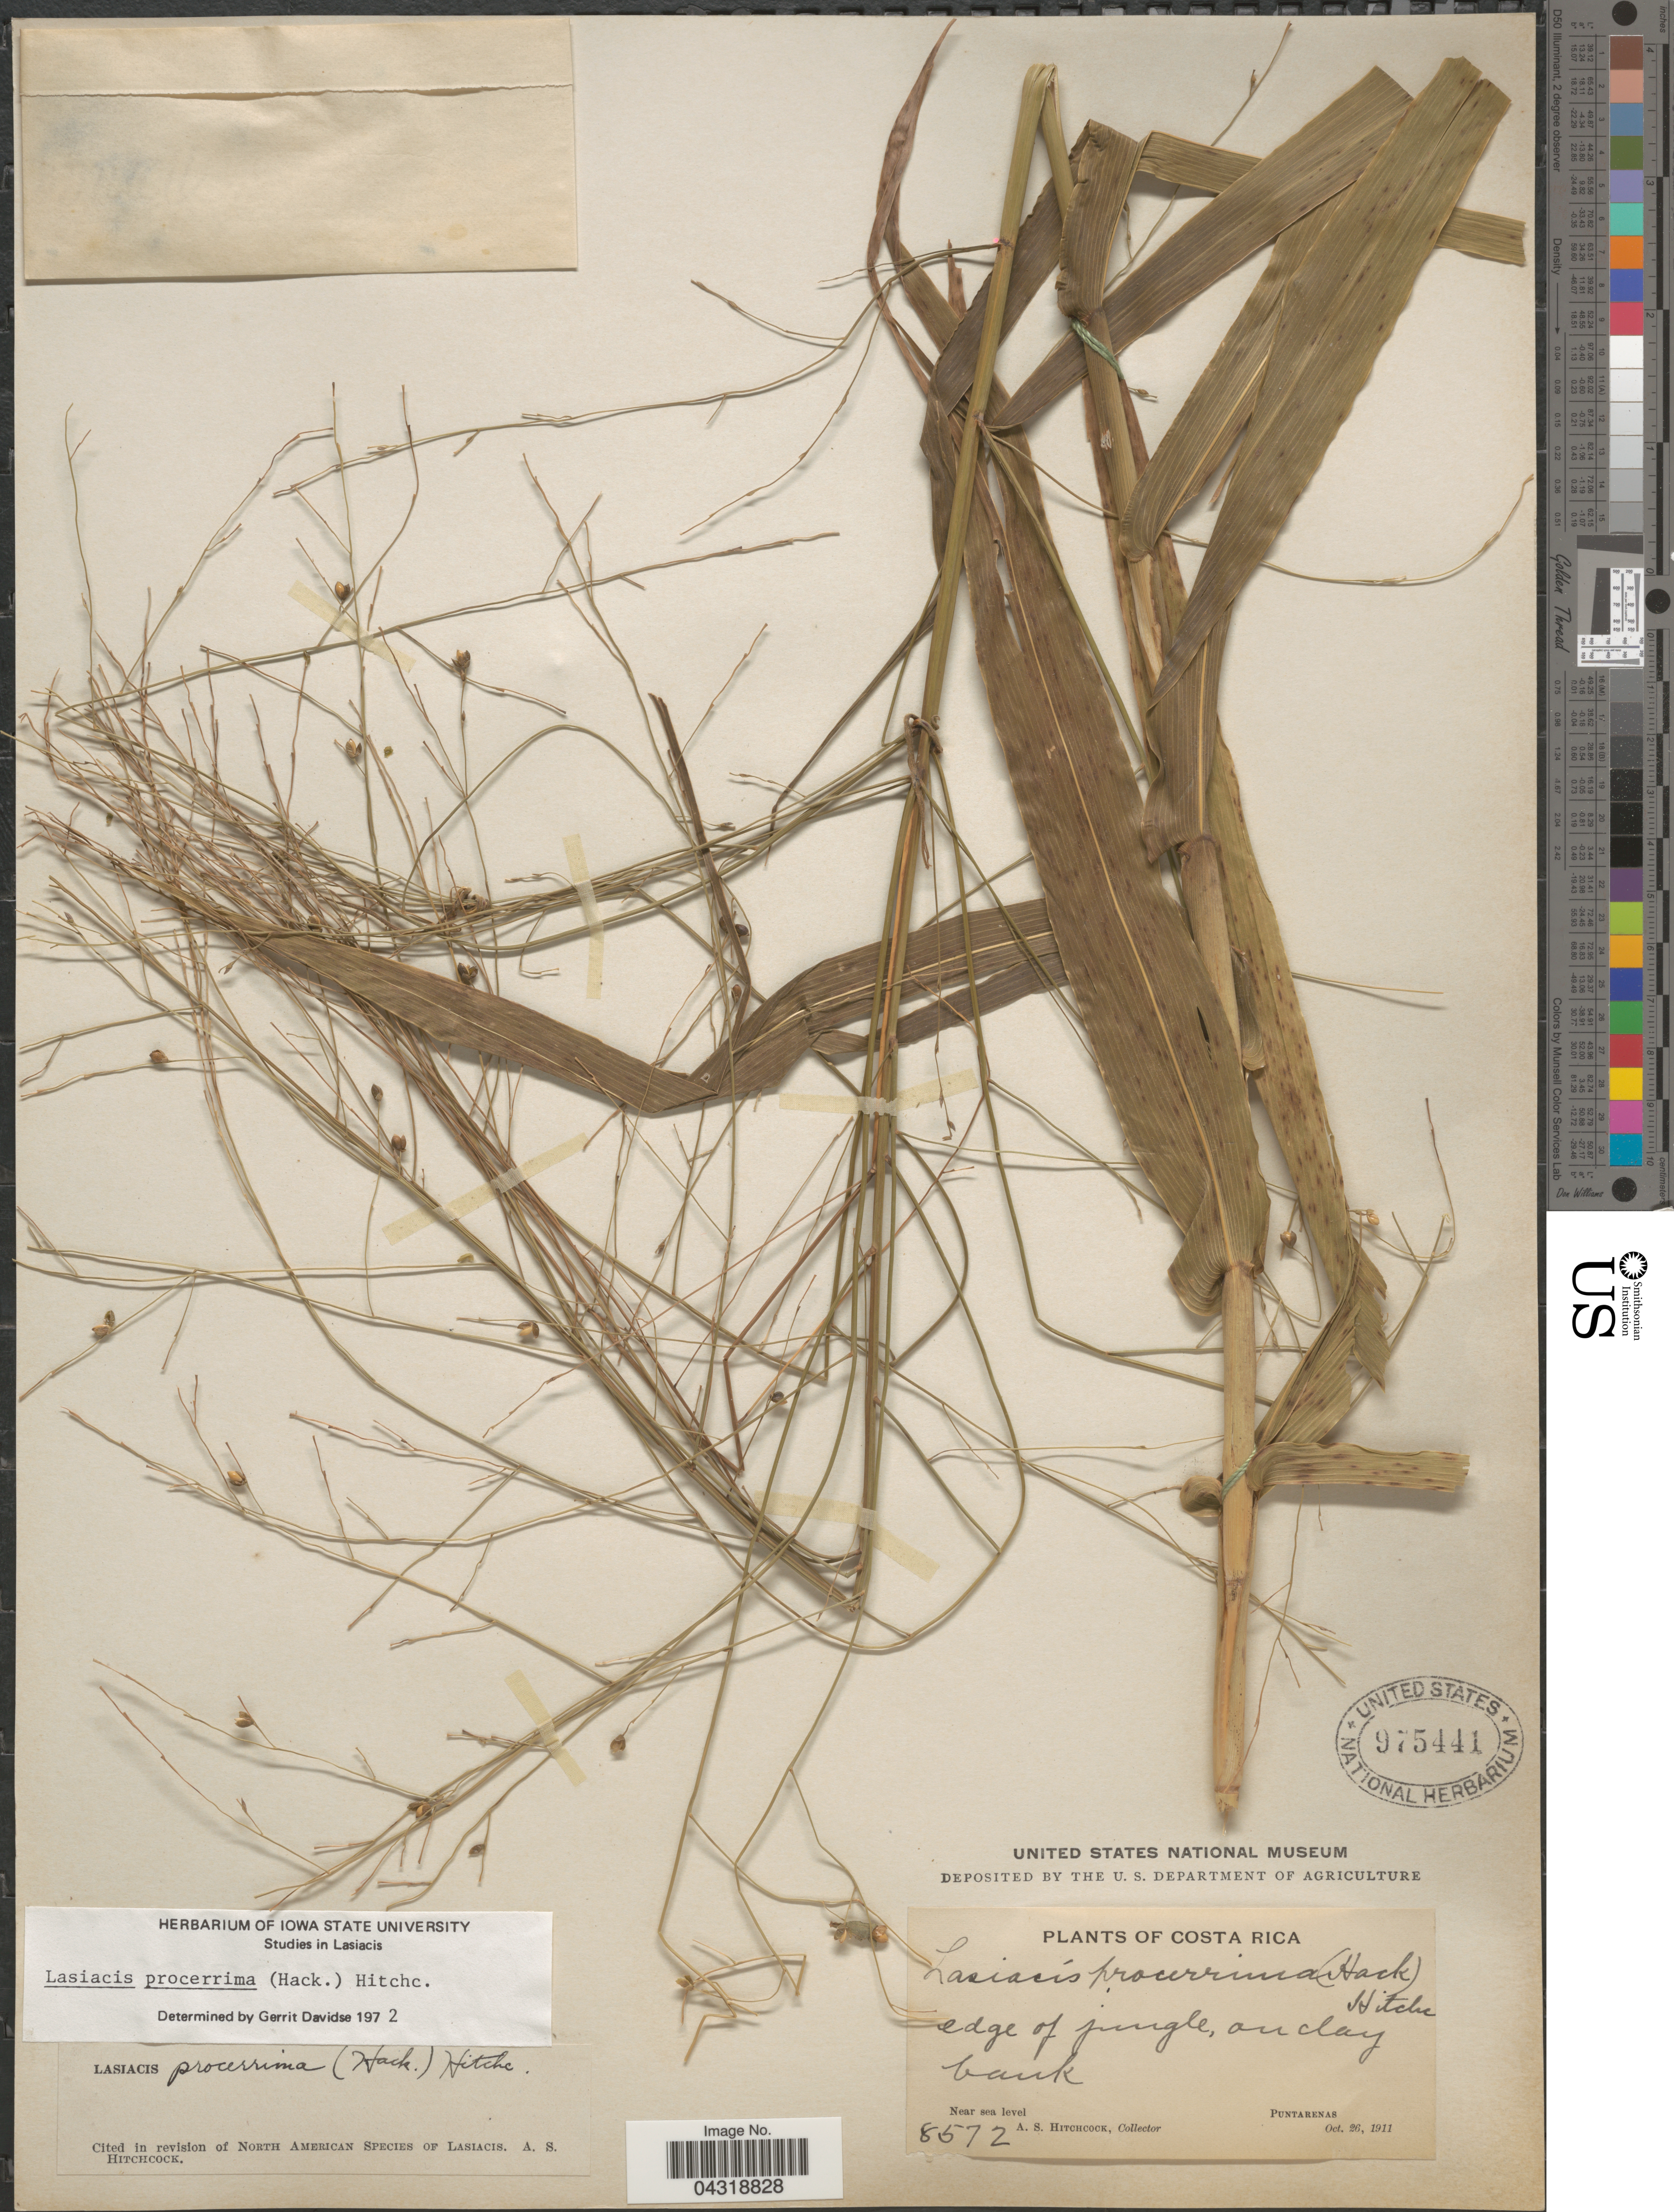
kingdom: Plantae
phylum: Tracheophyta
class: Liliopsida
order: Poales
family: Poaceae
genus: Lasiacis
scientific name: Lasiacis procerrima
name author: (Hack.) Hitchc.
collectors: A. S. Hitchcock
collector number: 8572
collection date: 1911-10-26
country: Costa Rica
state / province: Puntarenas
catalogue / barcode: US 975441